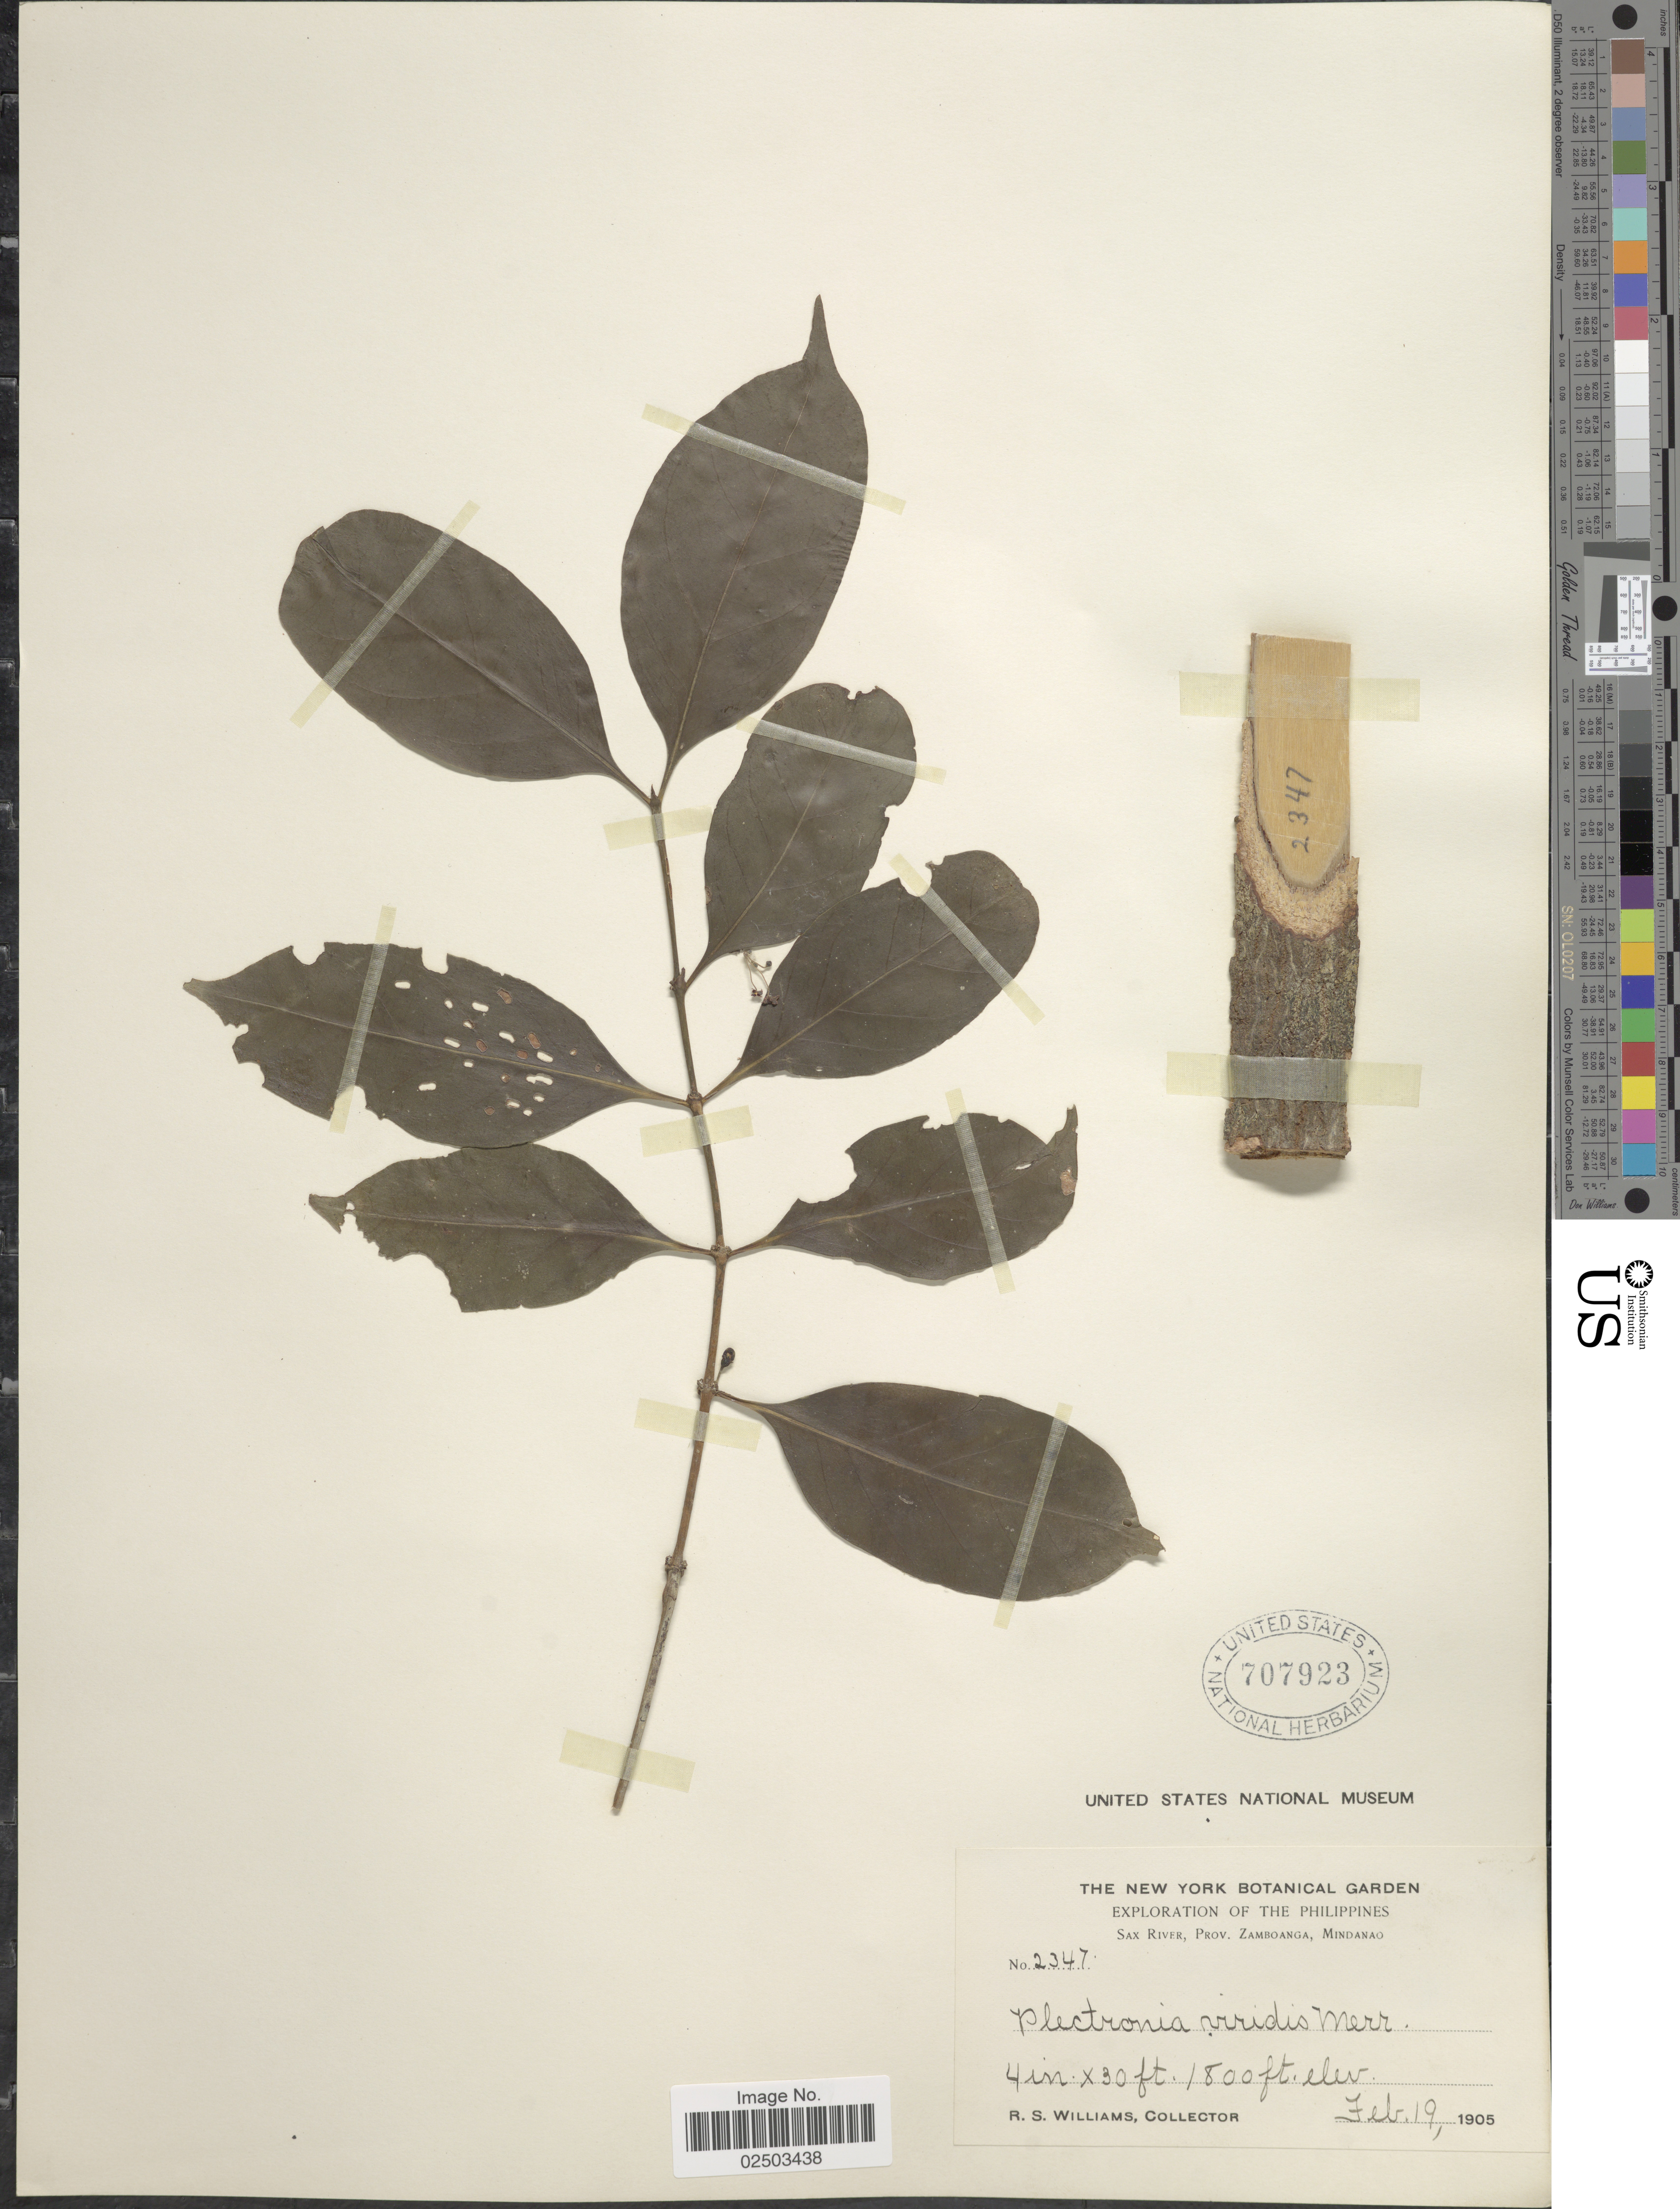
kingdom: Plantae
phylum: Tracheophyta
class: Magnoliopsida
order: Gentianales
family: Rubiaceae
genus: Canthium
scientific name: Canthium glandulosum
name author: (Blanco) Merr.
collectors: R. S. Williams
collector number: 2347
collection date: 1905-02-19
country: Philippines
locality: Sax River, Prov. Zamboanga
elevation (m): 549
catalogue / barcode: US 707923